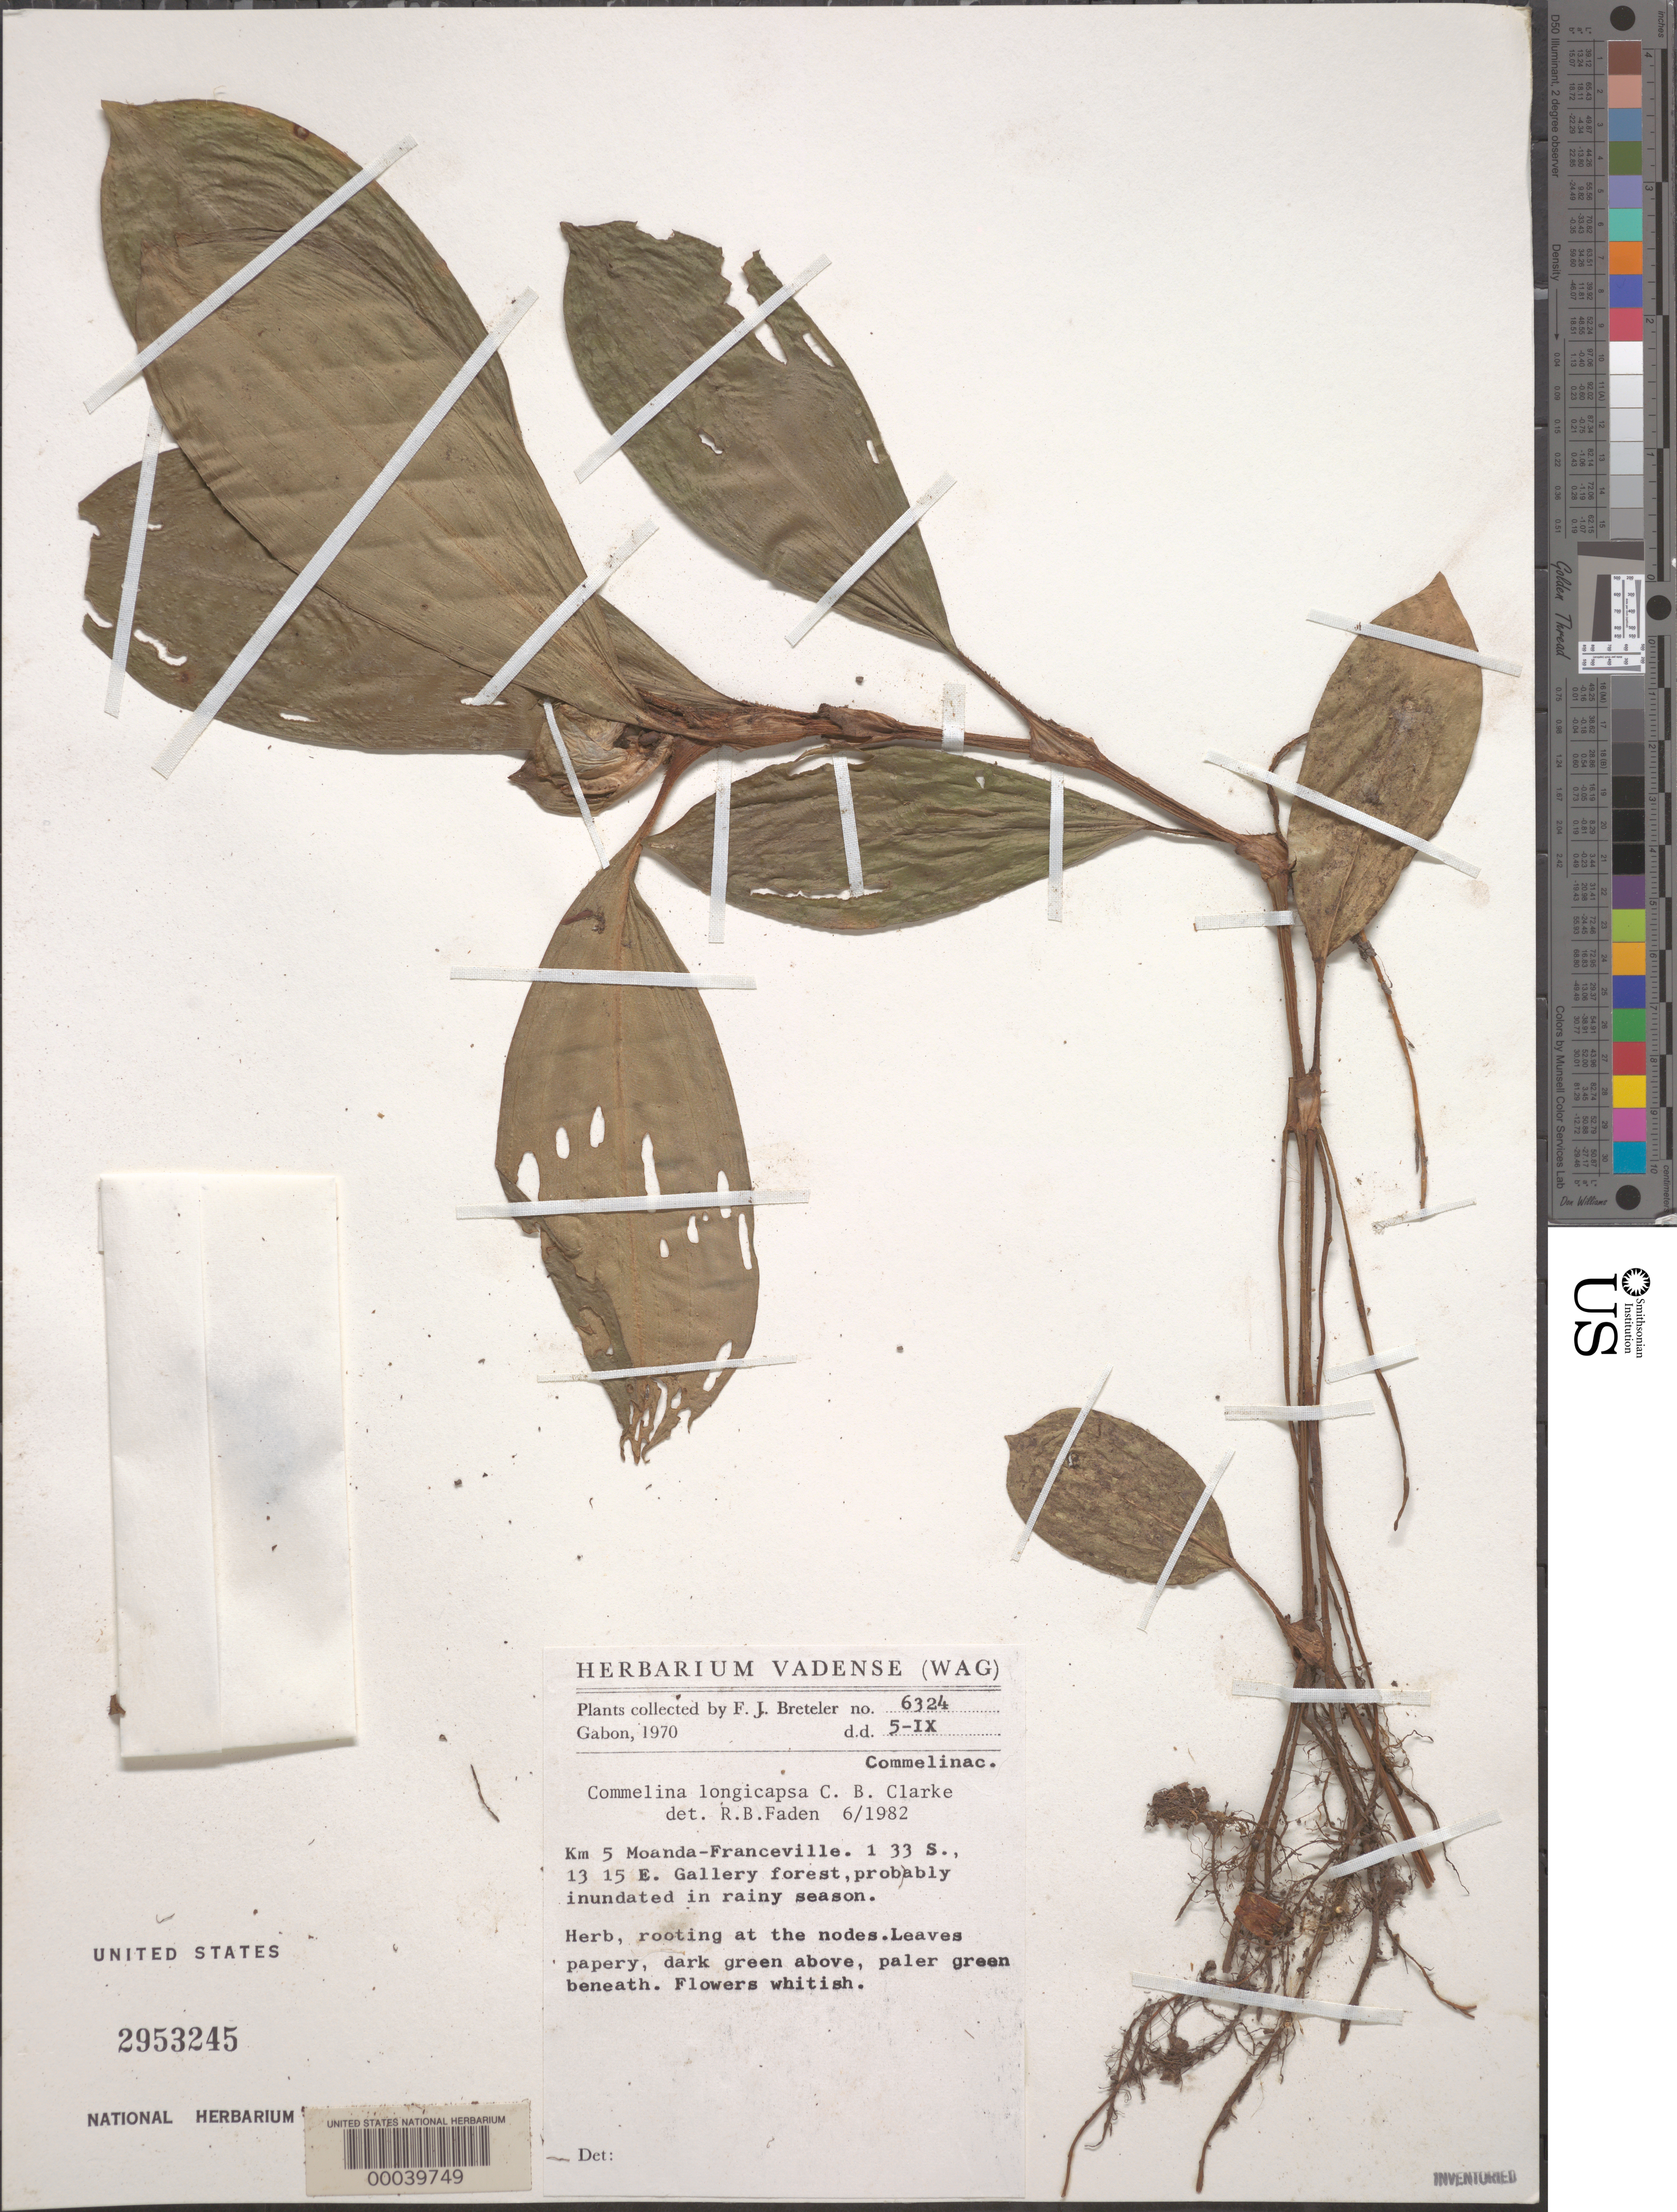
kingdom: Plantae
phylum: Tracheophyta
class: Liliopsida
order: Commelinales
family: Commelinaceae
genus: Commelina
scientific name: Commelina longicapsa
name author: C.B. Clarke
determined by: Faden, Robert B., (US), Smithsonian Institution - National Museum of Natural History (UNITED STATES)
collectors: F. J. Breteler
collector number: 6324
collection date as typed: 05 Sep 1970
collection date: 1970-09-05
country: Gabon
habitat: Gallery forest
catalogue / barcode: US 2953245